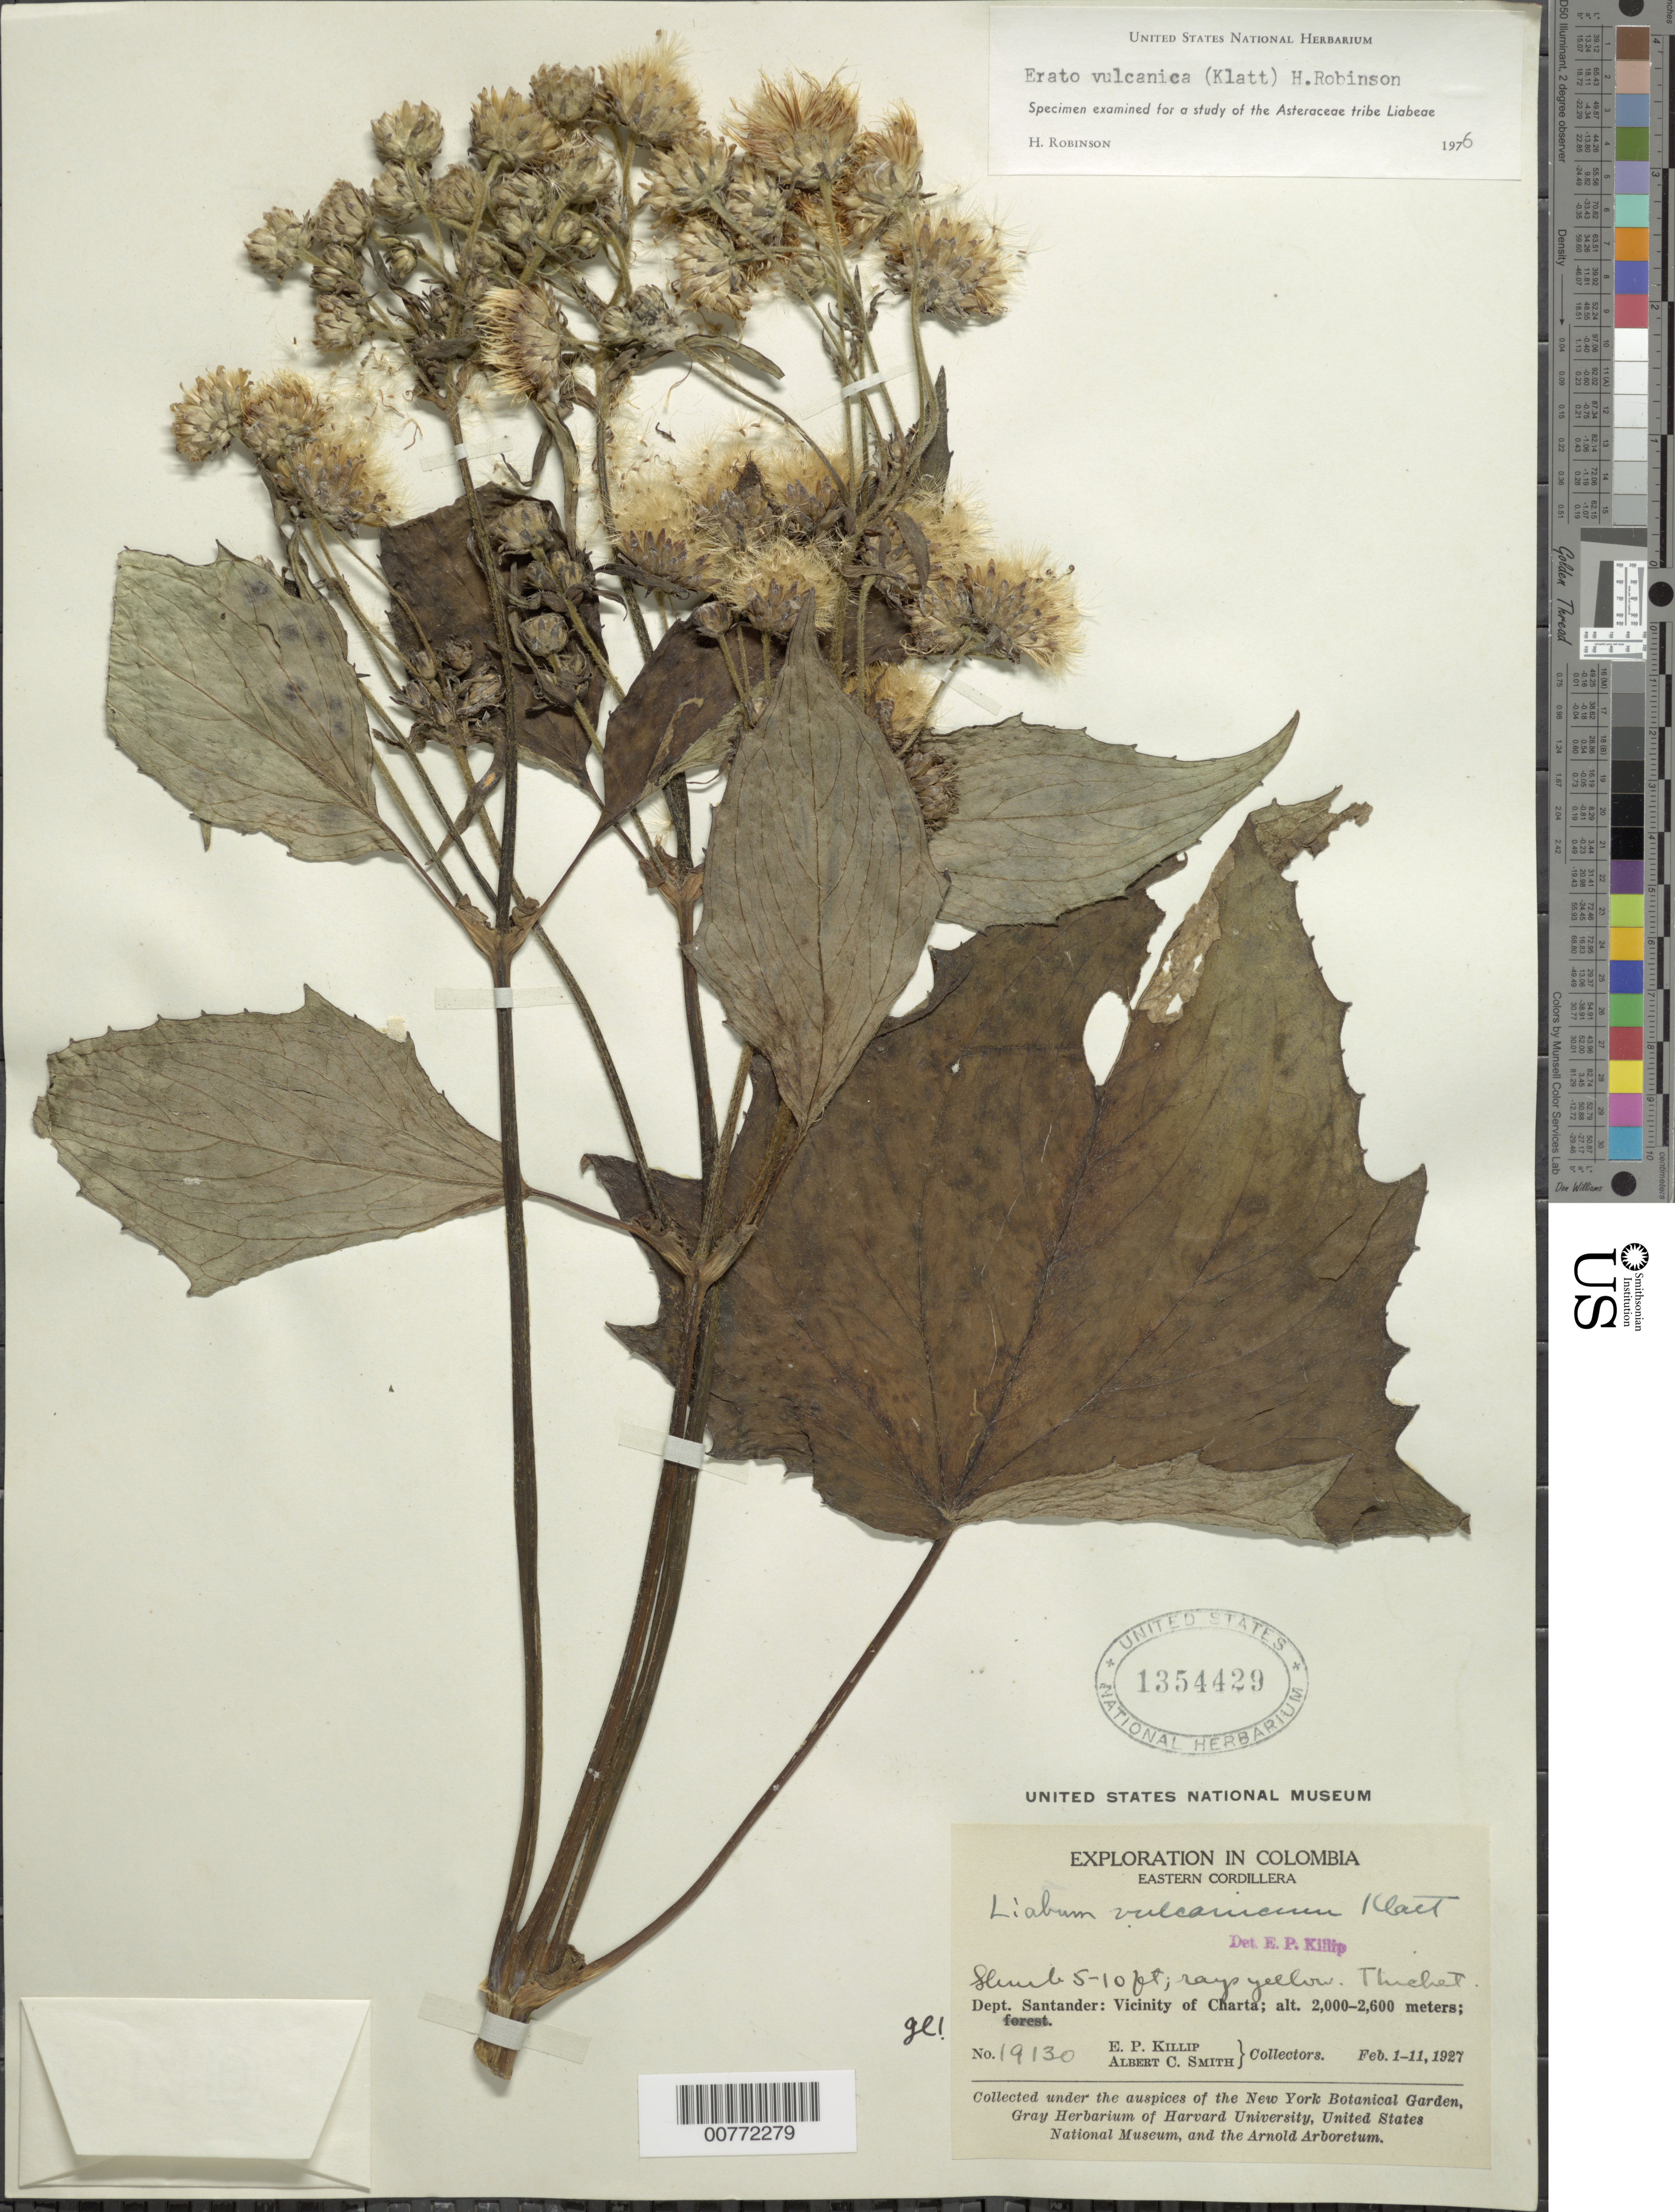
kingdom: Plantae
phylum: Tracheophyta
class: Magnoliopsida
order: Asterales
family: Asteraceae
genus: Erato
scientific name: Erato vulcanica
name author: (Klatt) H. Rob.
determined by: Robinson, Harold E., (US)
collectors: E. P. Killip & A. C. Smith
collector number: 19130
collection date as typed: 1-Feb-27 to 11-Feb-27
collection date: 1927-02-01/1927-02-11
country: Colombia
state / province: Santander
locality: Charta vic.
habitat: Thicket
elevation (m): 2000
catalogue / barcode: US 1354429